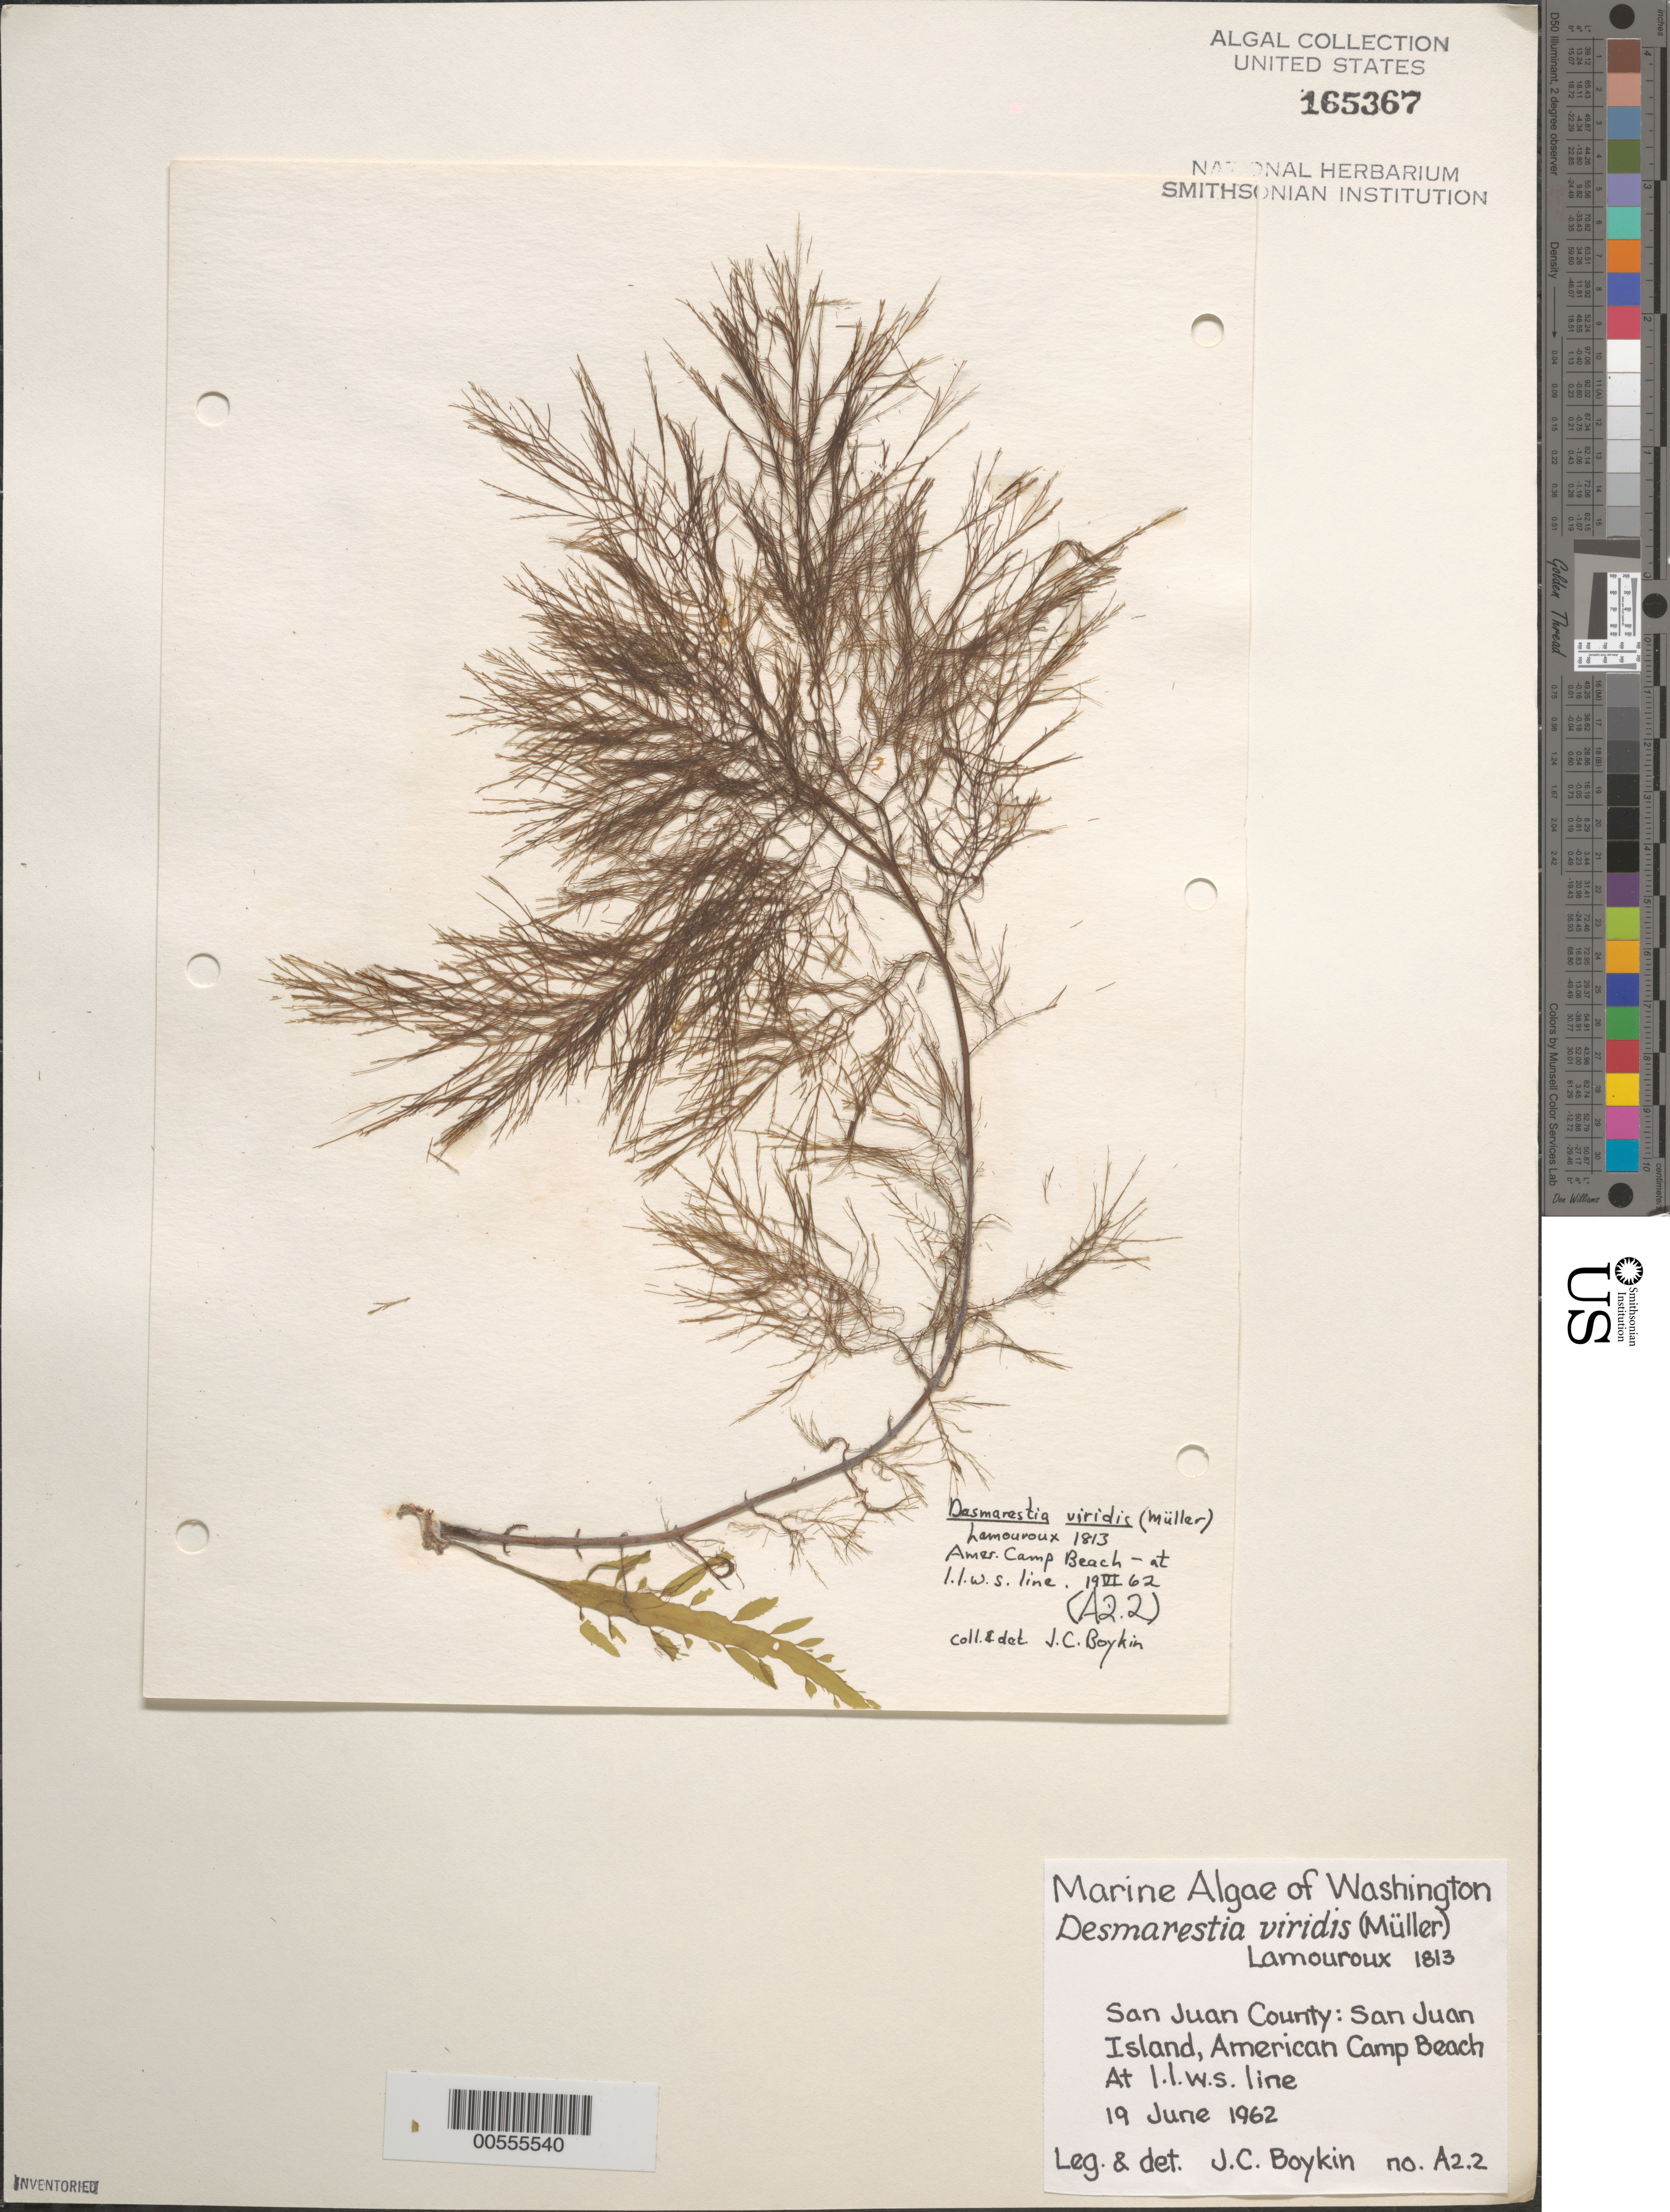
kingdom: Chromista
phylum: Ochrophyta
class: Phaeophyceae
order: Desmarestiales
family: Desmarestiaceae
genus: Desmarestia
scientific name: Desmarestia viridis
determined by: Boykin, J. C.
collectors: J. Boykin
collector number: A2.2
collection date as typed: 19 Jun 1962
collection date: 1962-06-19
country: United States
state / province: Washington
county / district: San Juan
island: San Juan Island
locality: American Camp Beach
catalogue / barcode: US 165367